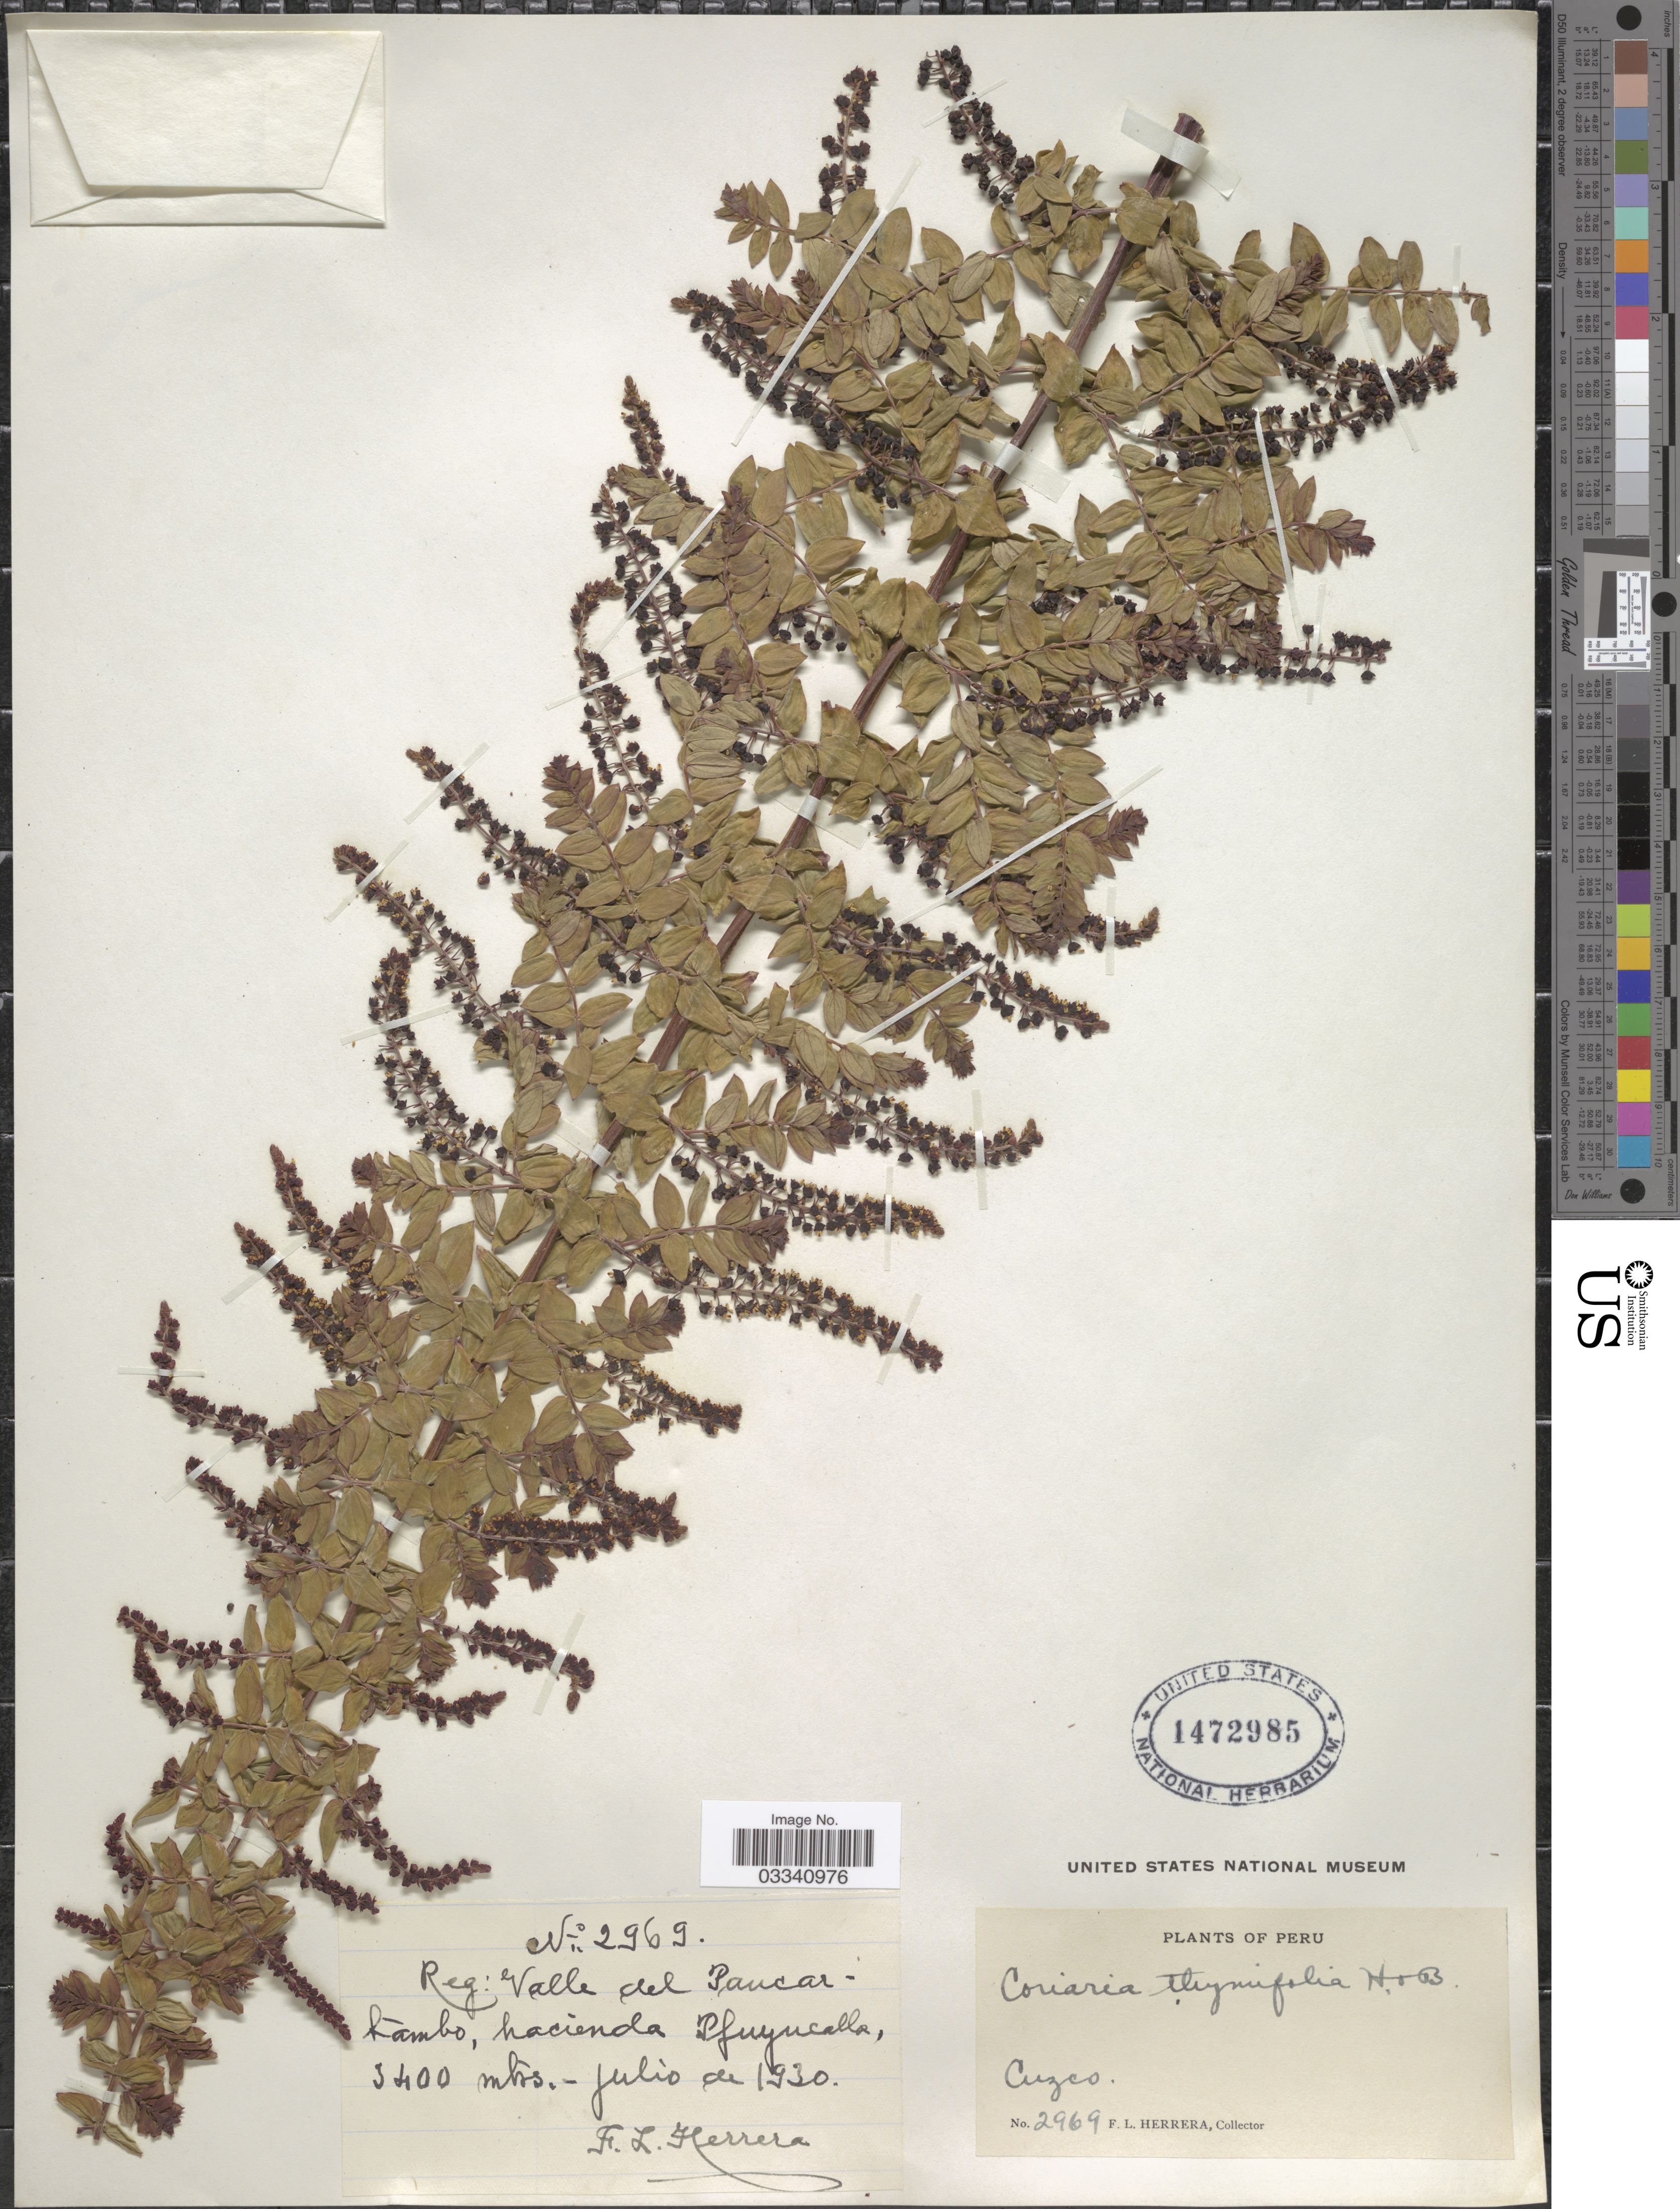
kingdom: Plantae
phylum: Tracheophyta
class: Magnoliopsida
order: Cucurbitales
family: Coriariaceae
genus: Coriaria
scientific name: Coriaria ruscifolia subsp. microphylla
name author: (Poir.) L.E. Skog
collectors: F. L. Herrera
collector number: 2969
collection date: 1930-07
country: Peru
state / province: Cusco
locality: Reg: Valle del Paucartambo, hacienda Pfuyucalla.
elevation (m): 3400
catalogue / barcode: US 1472985